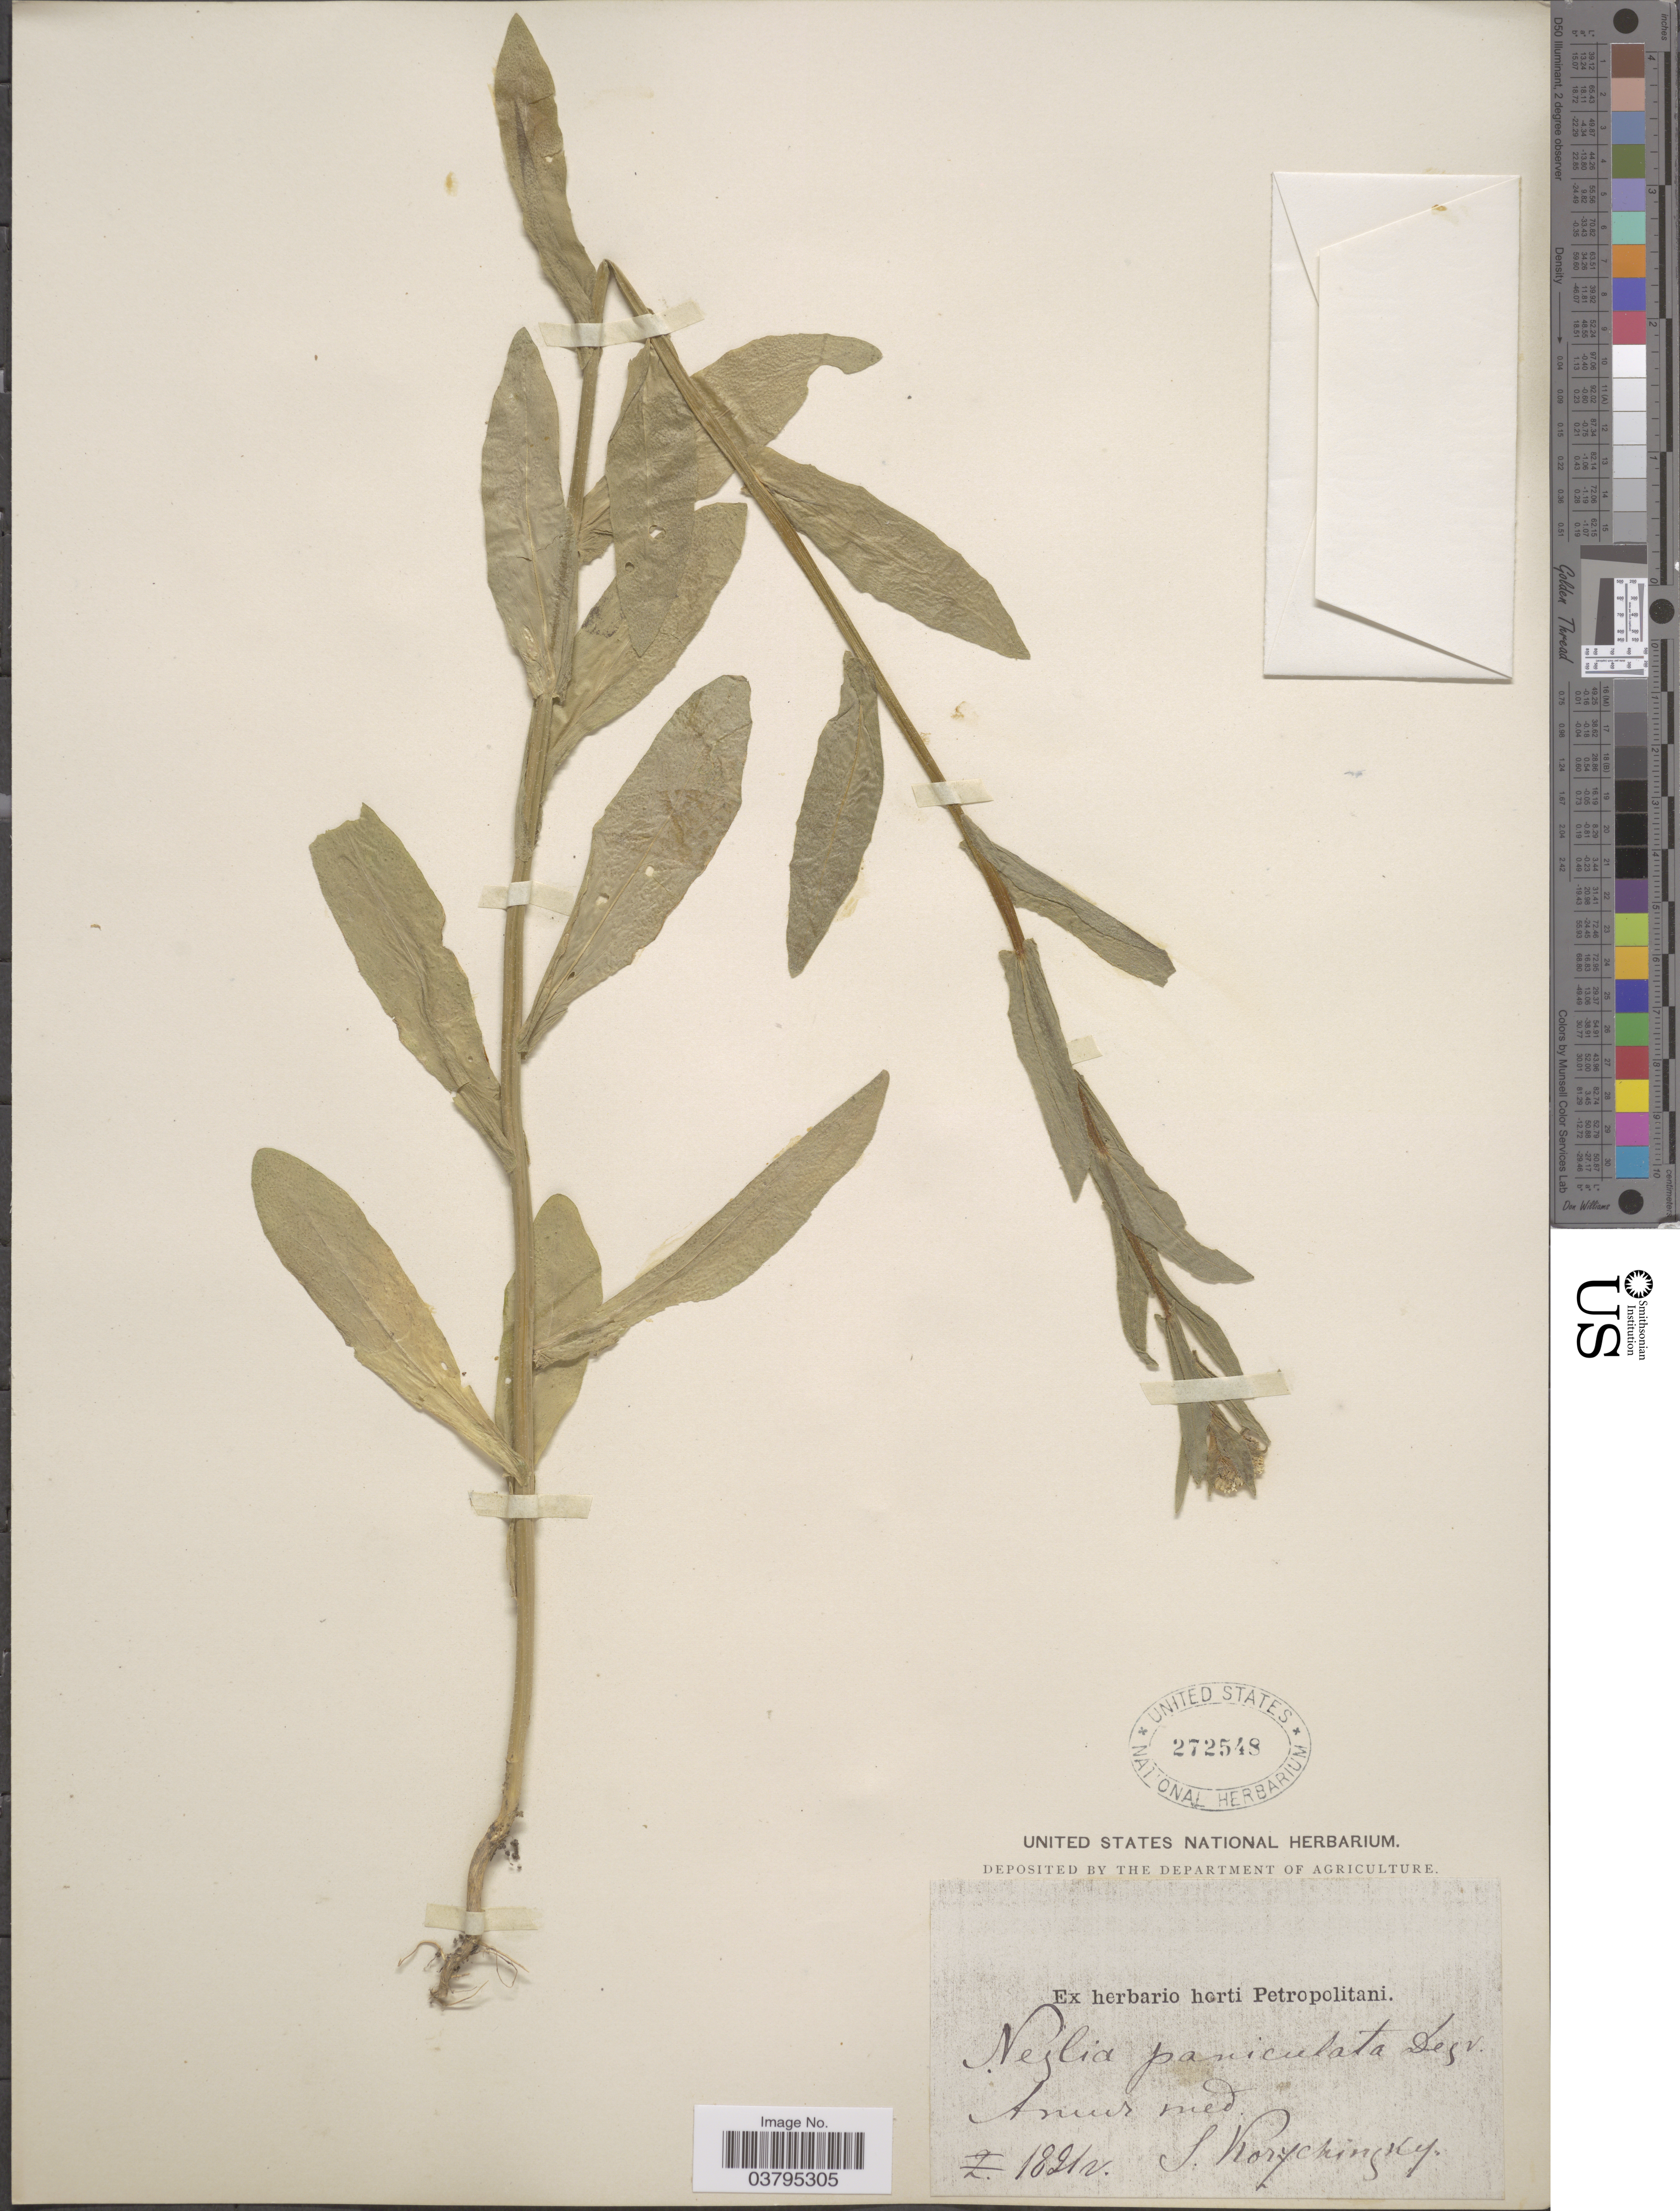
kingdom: Plantae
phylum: Tracheophyta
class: Magnoliopsida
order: Brassicales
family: Brassicaceae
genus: Neslia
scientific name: Neslia paniculata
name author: (L.) Desv.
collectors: S. Korzchinsky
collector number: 1821v?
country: Russian Federation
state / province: Amur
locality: Amur med.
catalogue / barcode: US 272548